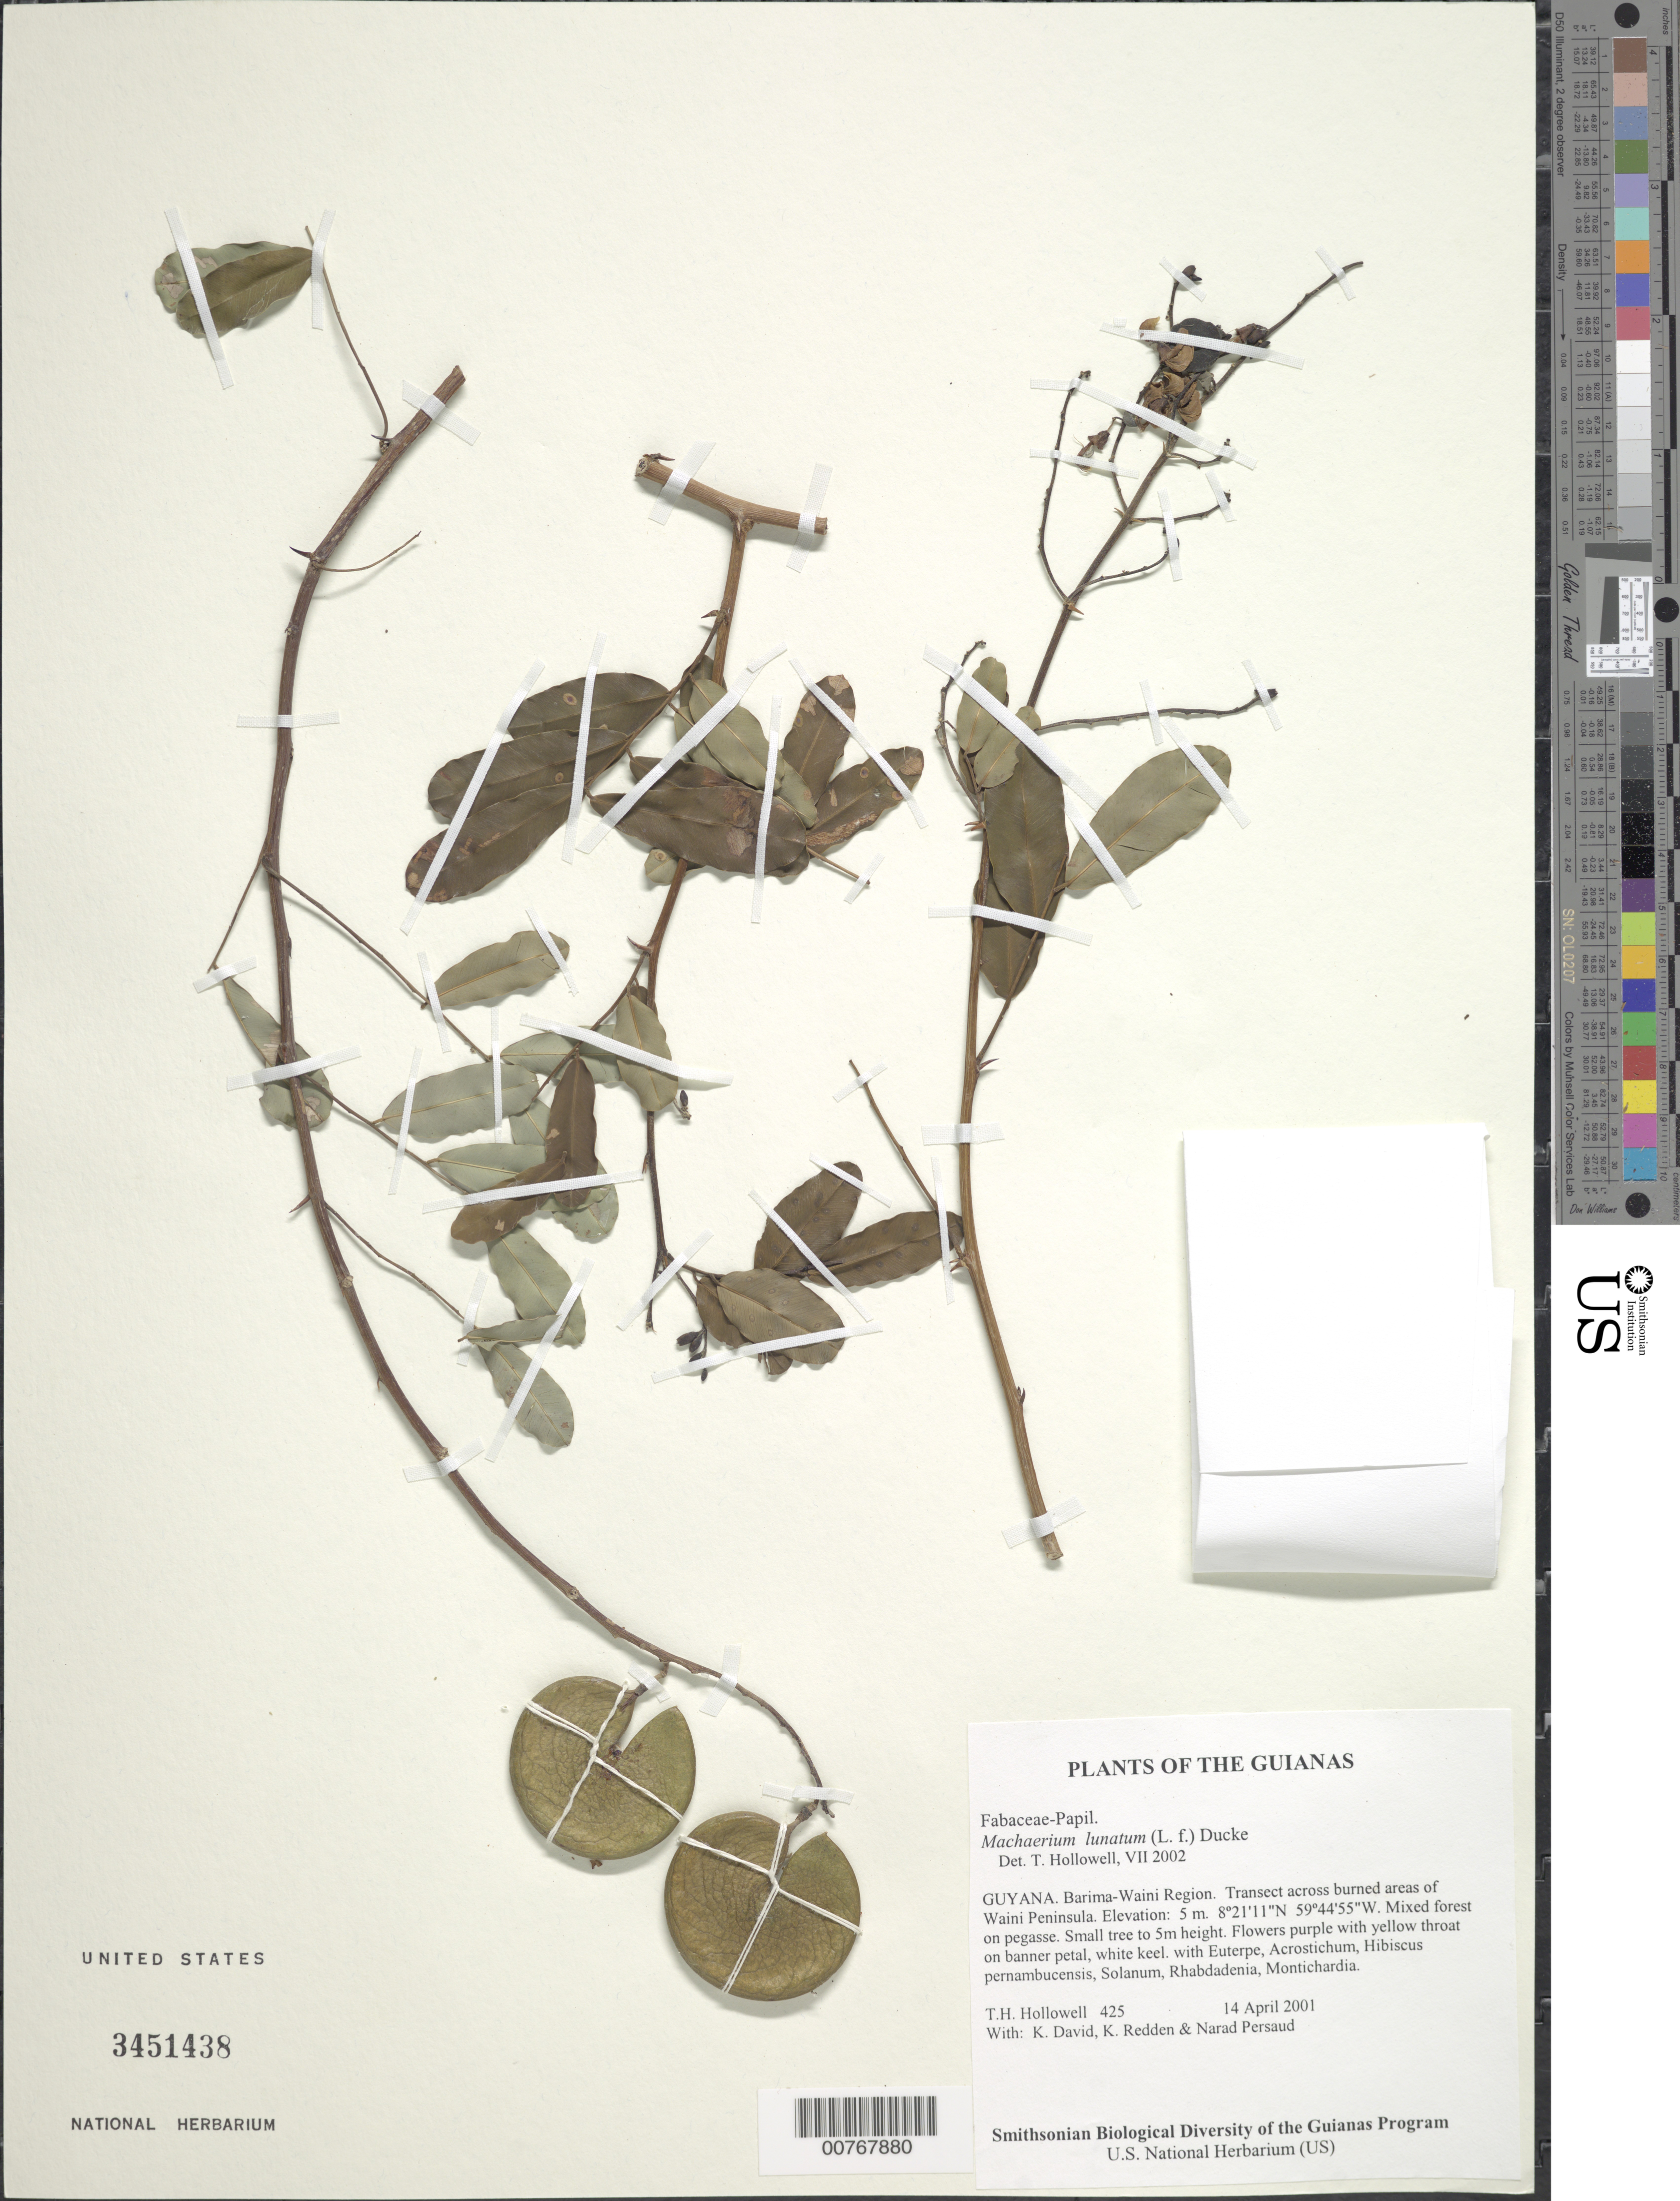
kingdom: Plantae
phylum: Tracheophyta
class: Magnoliopsida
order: Fabales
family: Fabaceae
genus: Machaerium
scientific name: Machaerium lunatum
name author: (L. f.) Ducke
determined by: Hollowell, T. H., (BOT), Smithsonian Institution - National Museum of Natural History (UNITED STATES)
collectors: T. Hollowell, K. David, K. M. Redden & N. Persaud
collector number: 425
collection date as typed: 14 April 2001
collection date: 2001-04-14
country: Guyana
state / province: Barima-Waini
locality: Transect across burned areas of Waini Peninsula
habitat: Mixed forest on pegasse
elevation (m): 5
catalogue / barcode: US 3451438